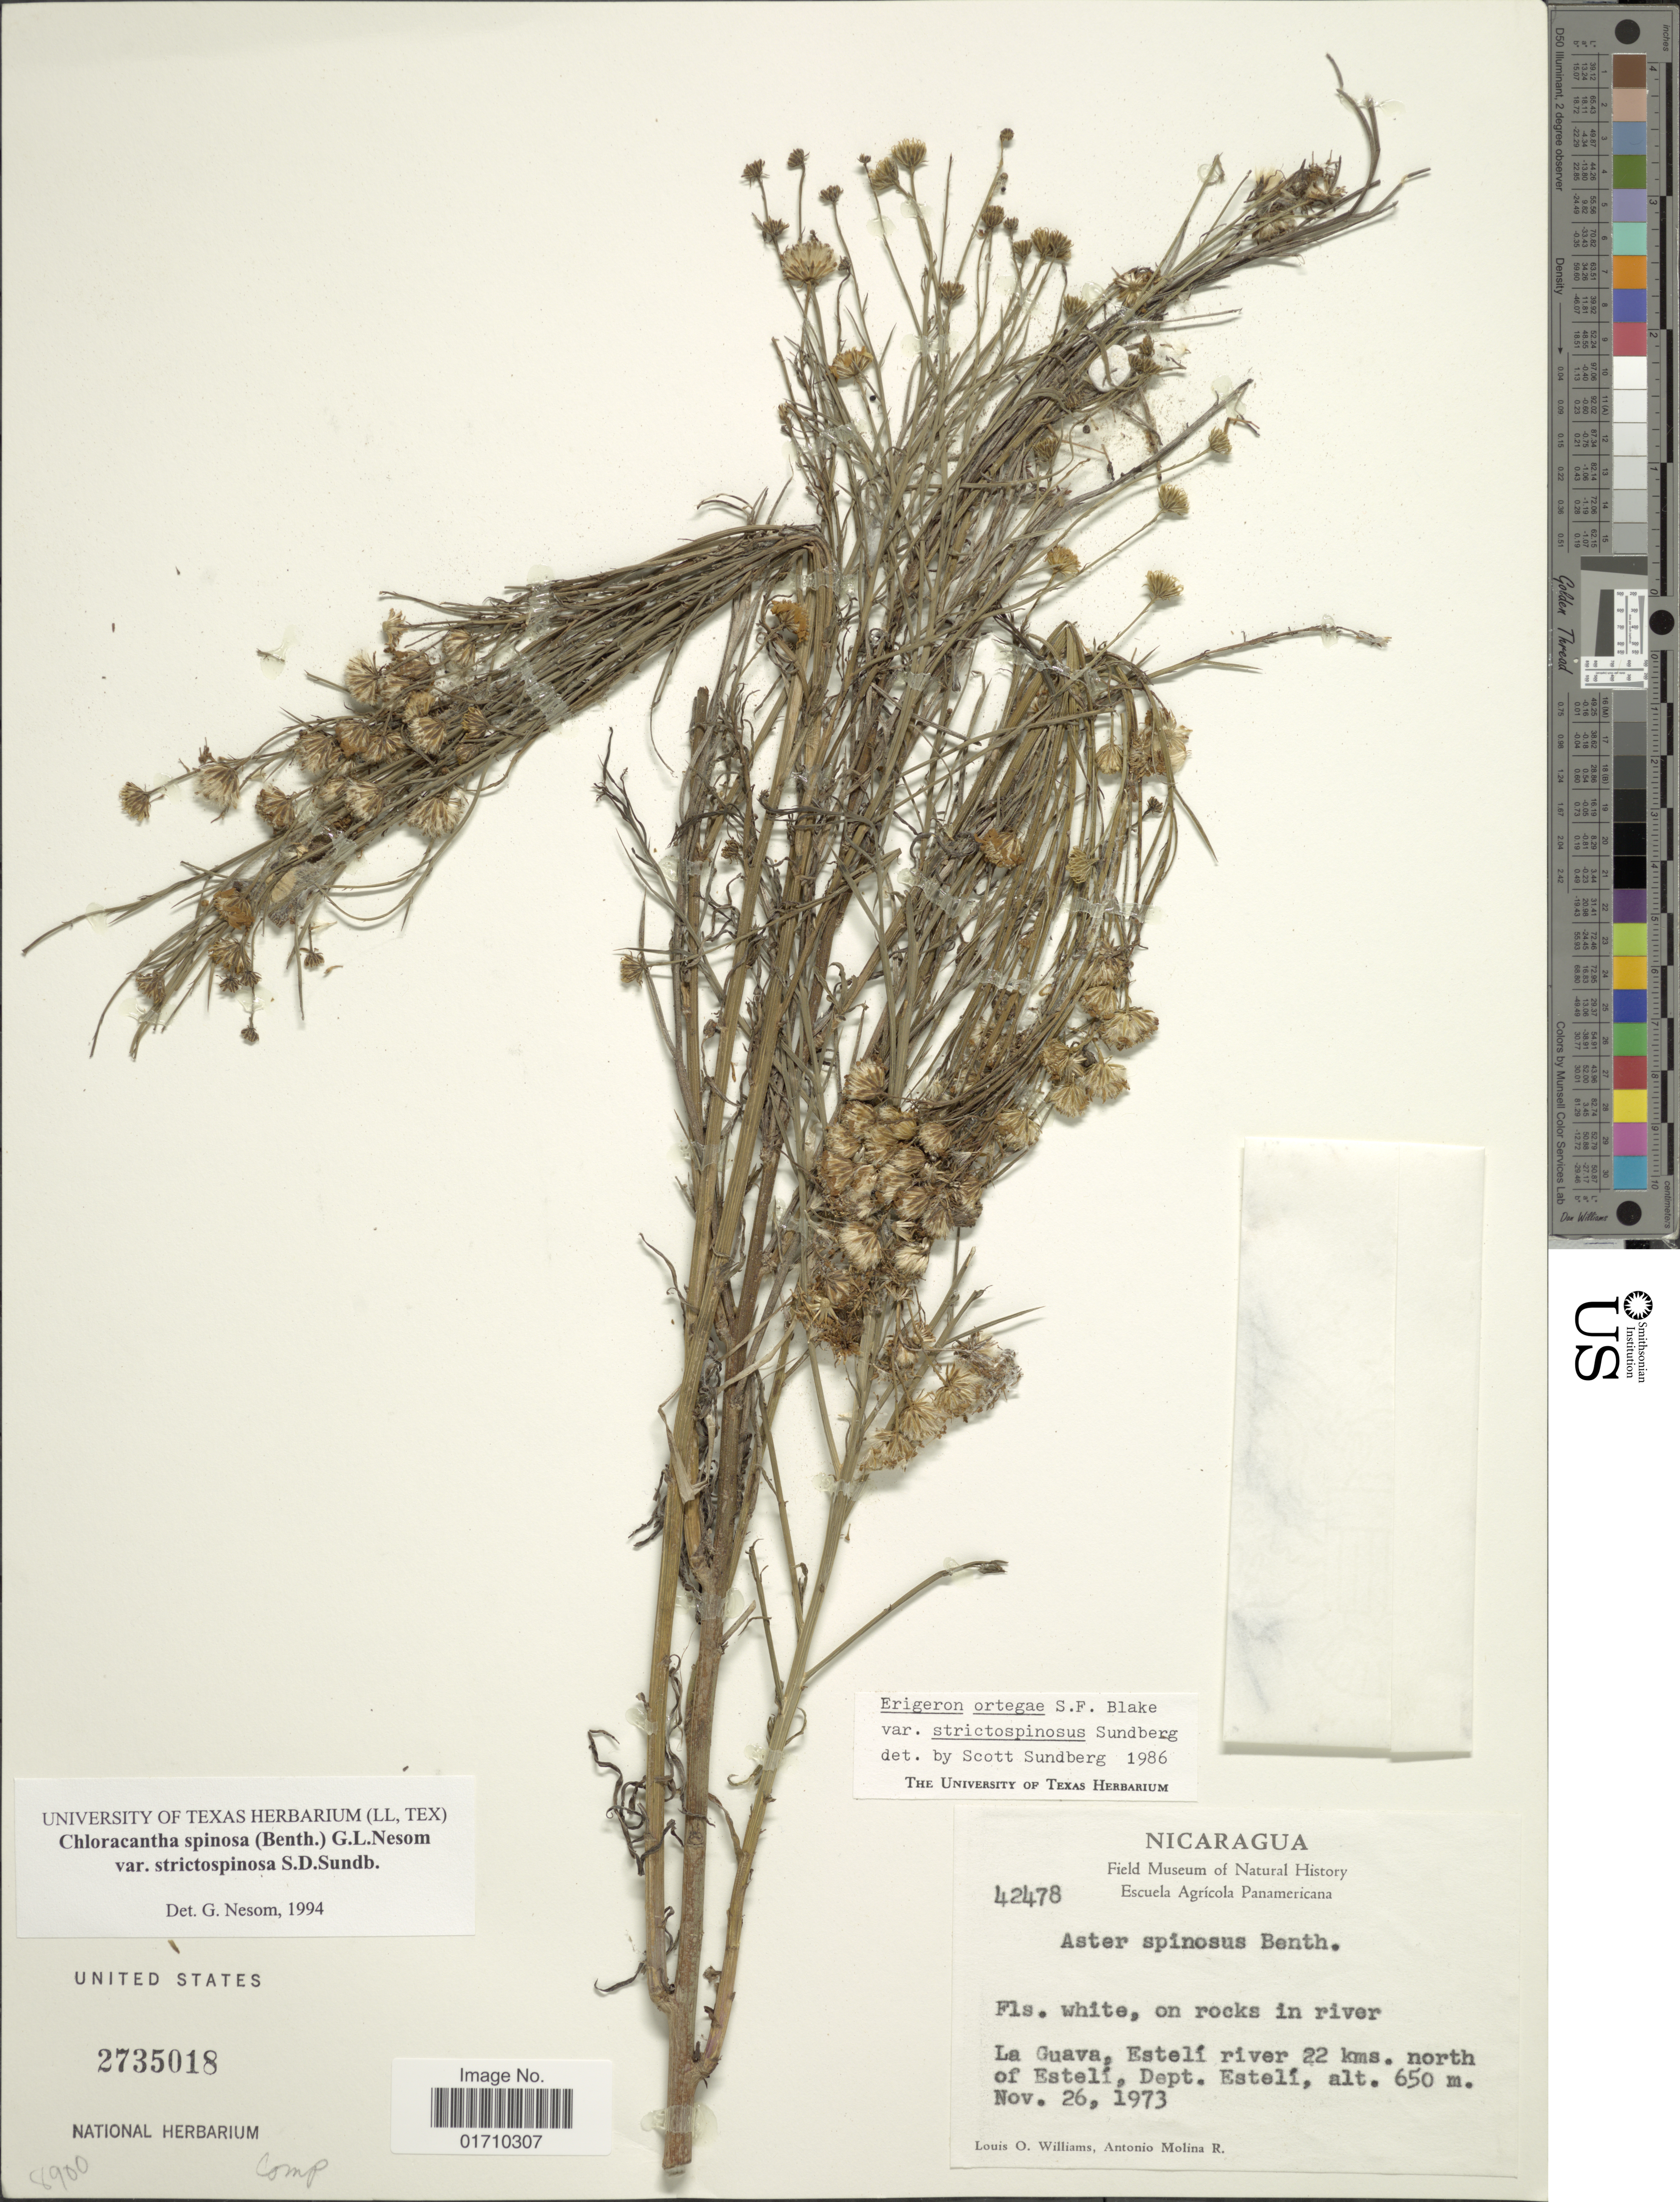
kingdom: Plantae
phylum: Tracheophyta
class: Magnoliopsida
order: Asterales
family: Asteraceae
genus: Chloracantha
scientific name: Chloracantha spinosa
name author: (Benth.) G.L. Nesom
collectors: L. O. Williams & A. Molina R.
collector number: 42478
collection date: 1973-11-26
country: Nicaragua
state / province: Esteli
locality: La Guava, Estelí river 22 kms. north of Estelí, Dept. Estelí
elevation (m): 650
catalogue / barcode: US 2735018